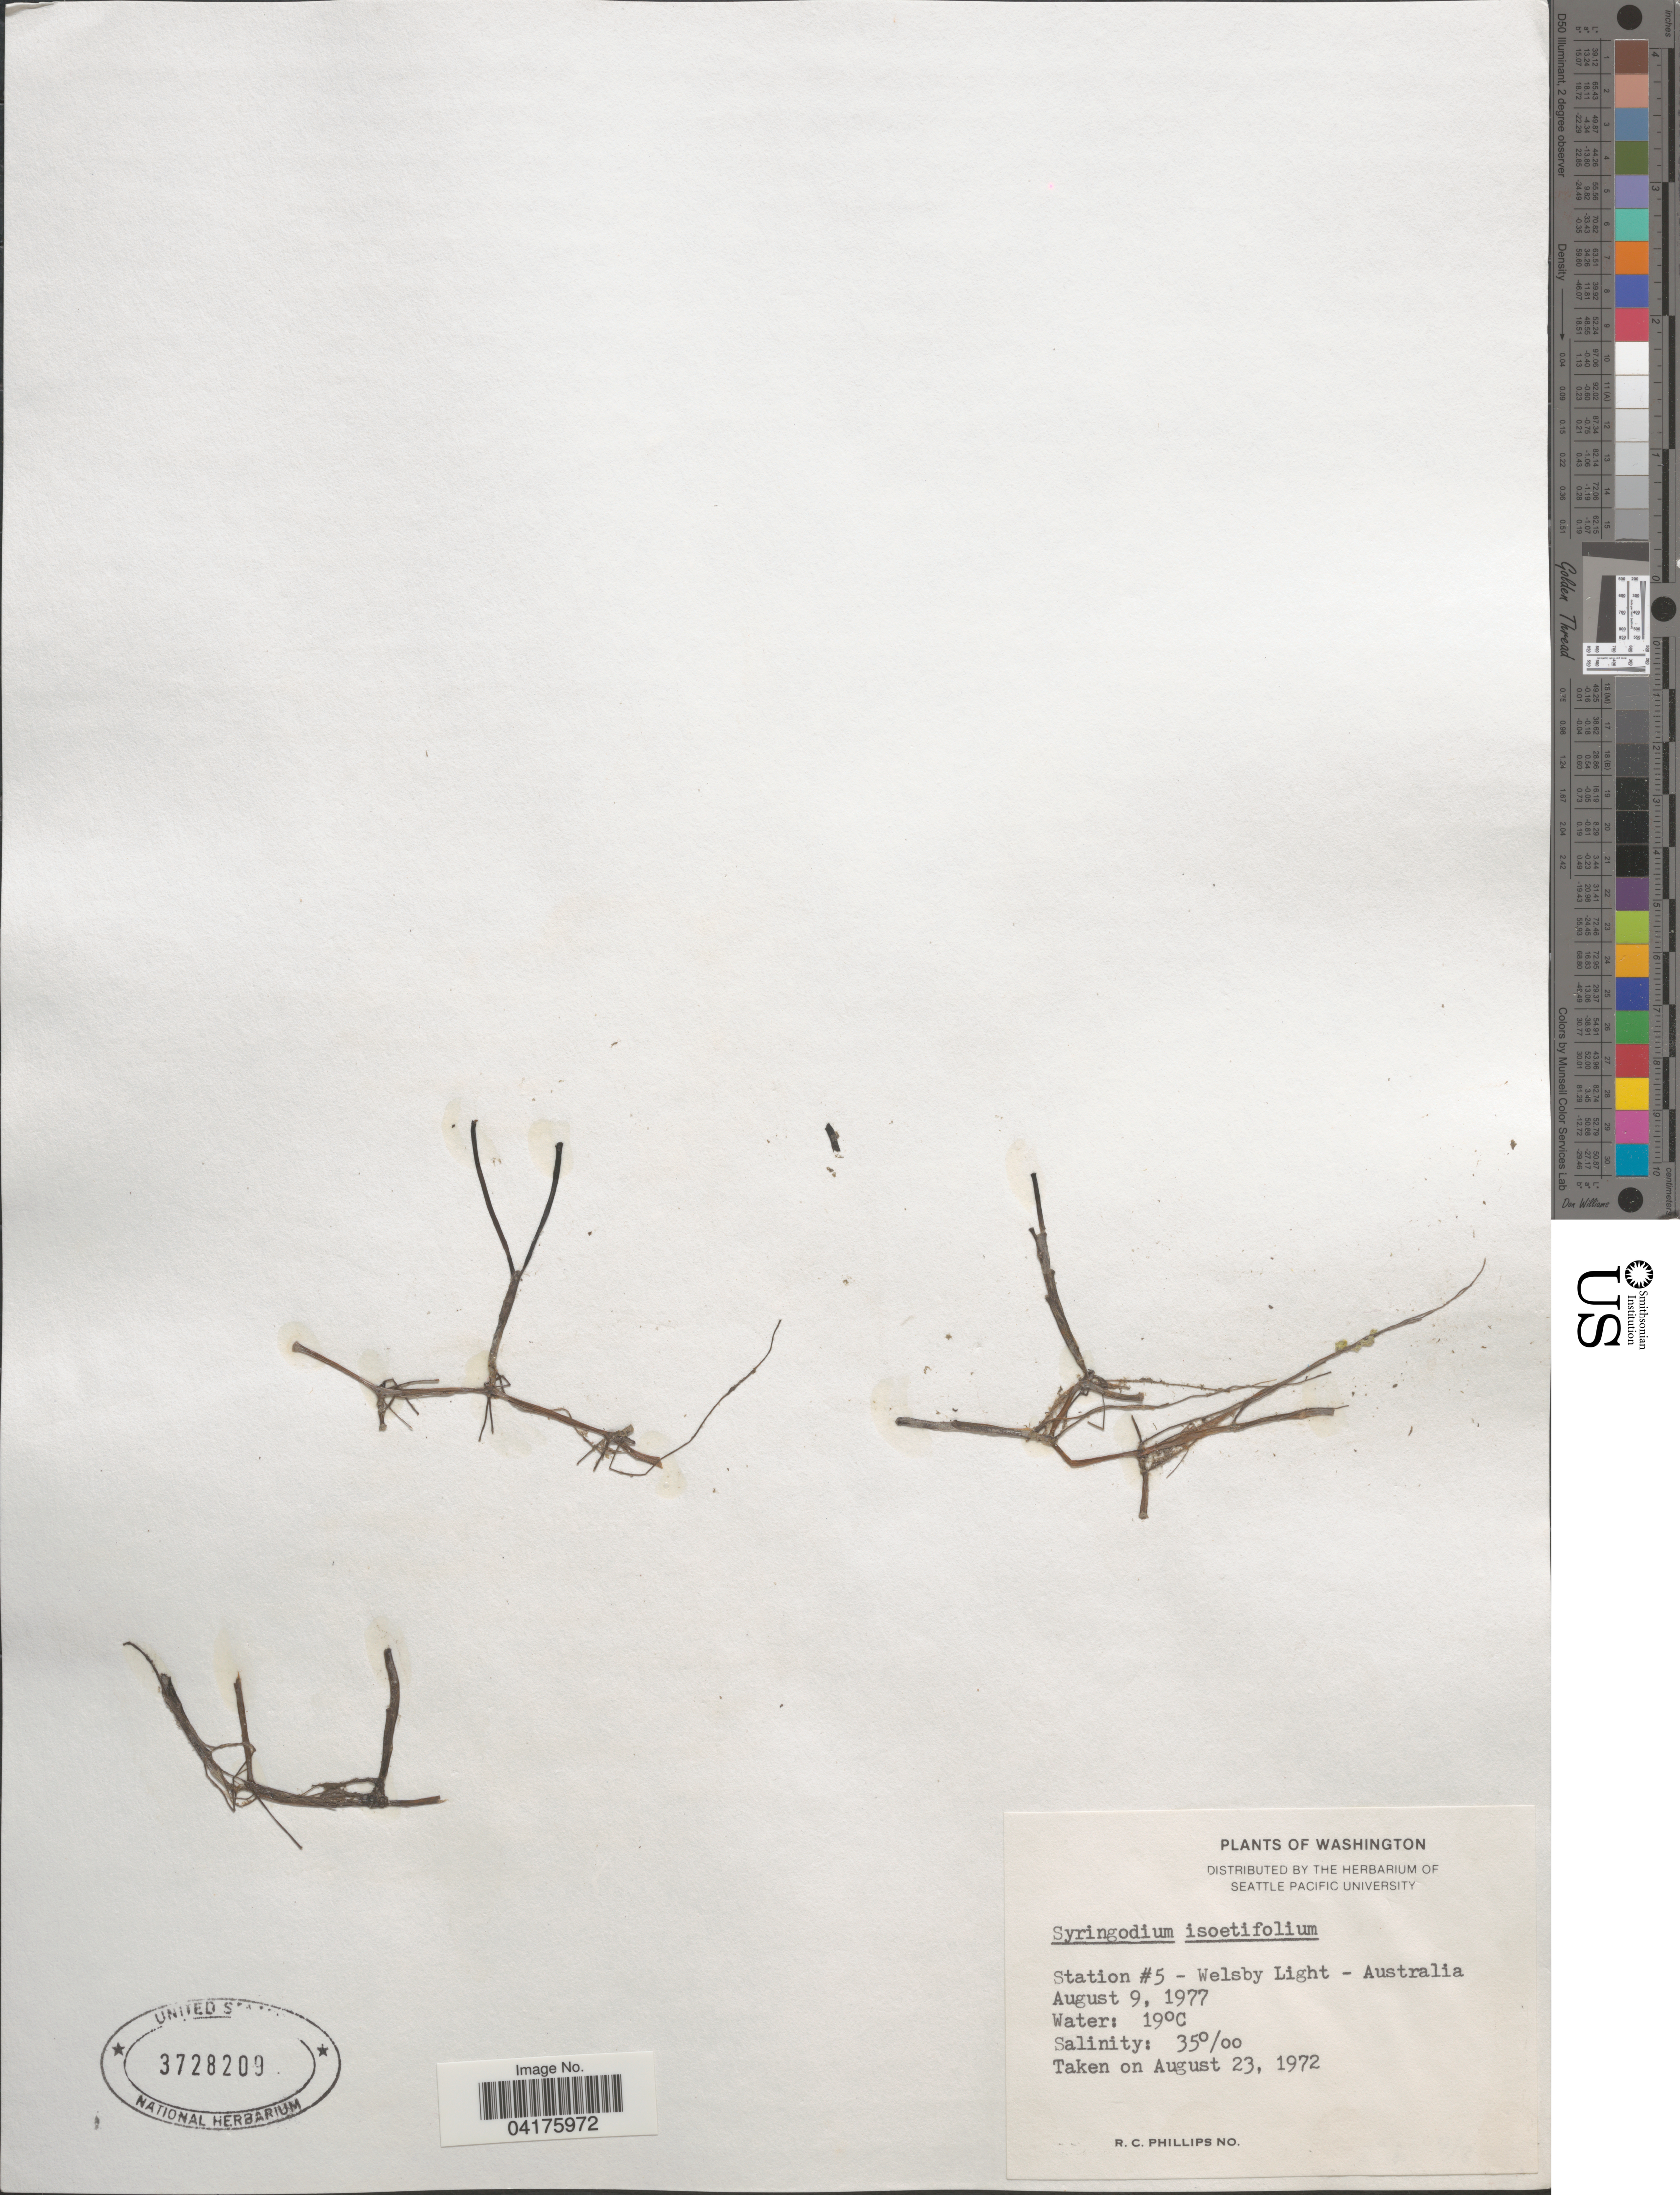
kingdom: Plantae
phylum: Tracheophyta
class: Liliopsida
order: Alismatales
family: Cymodoceaceae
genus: Syringodium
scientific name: Syringodium isoetifolium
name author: (Asch.) Dandy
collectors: R. C. Phillips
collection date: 1977-08-09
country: Australia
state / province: Queensland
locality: Station #5 - Welsby Light.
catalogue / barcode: US 3728209